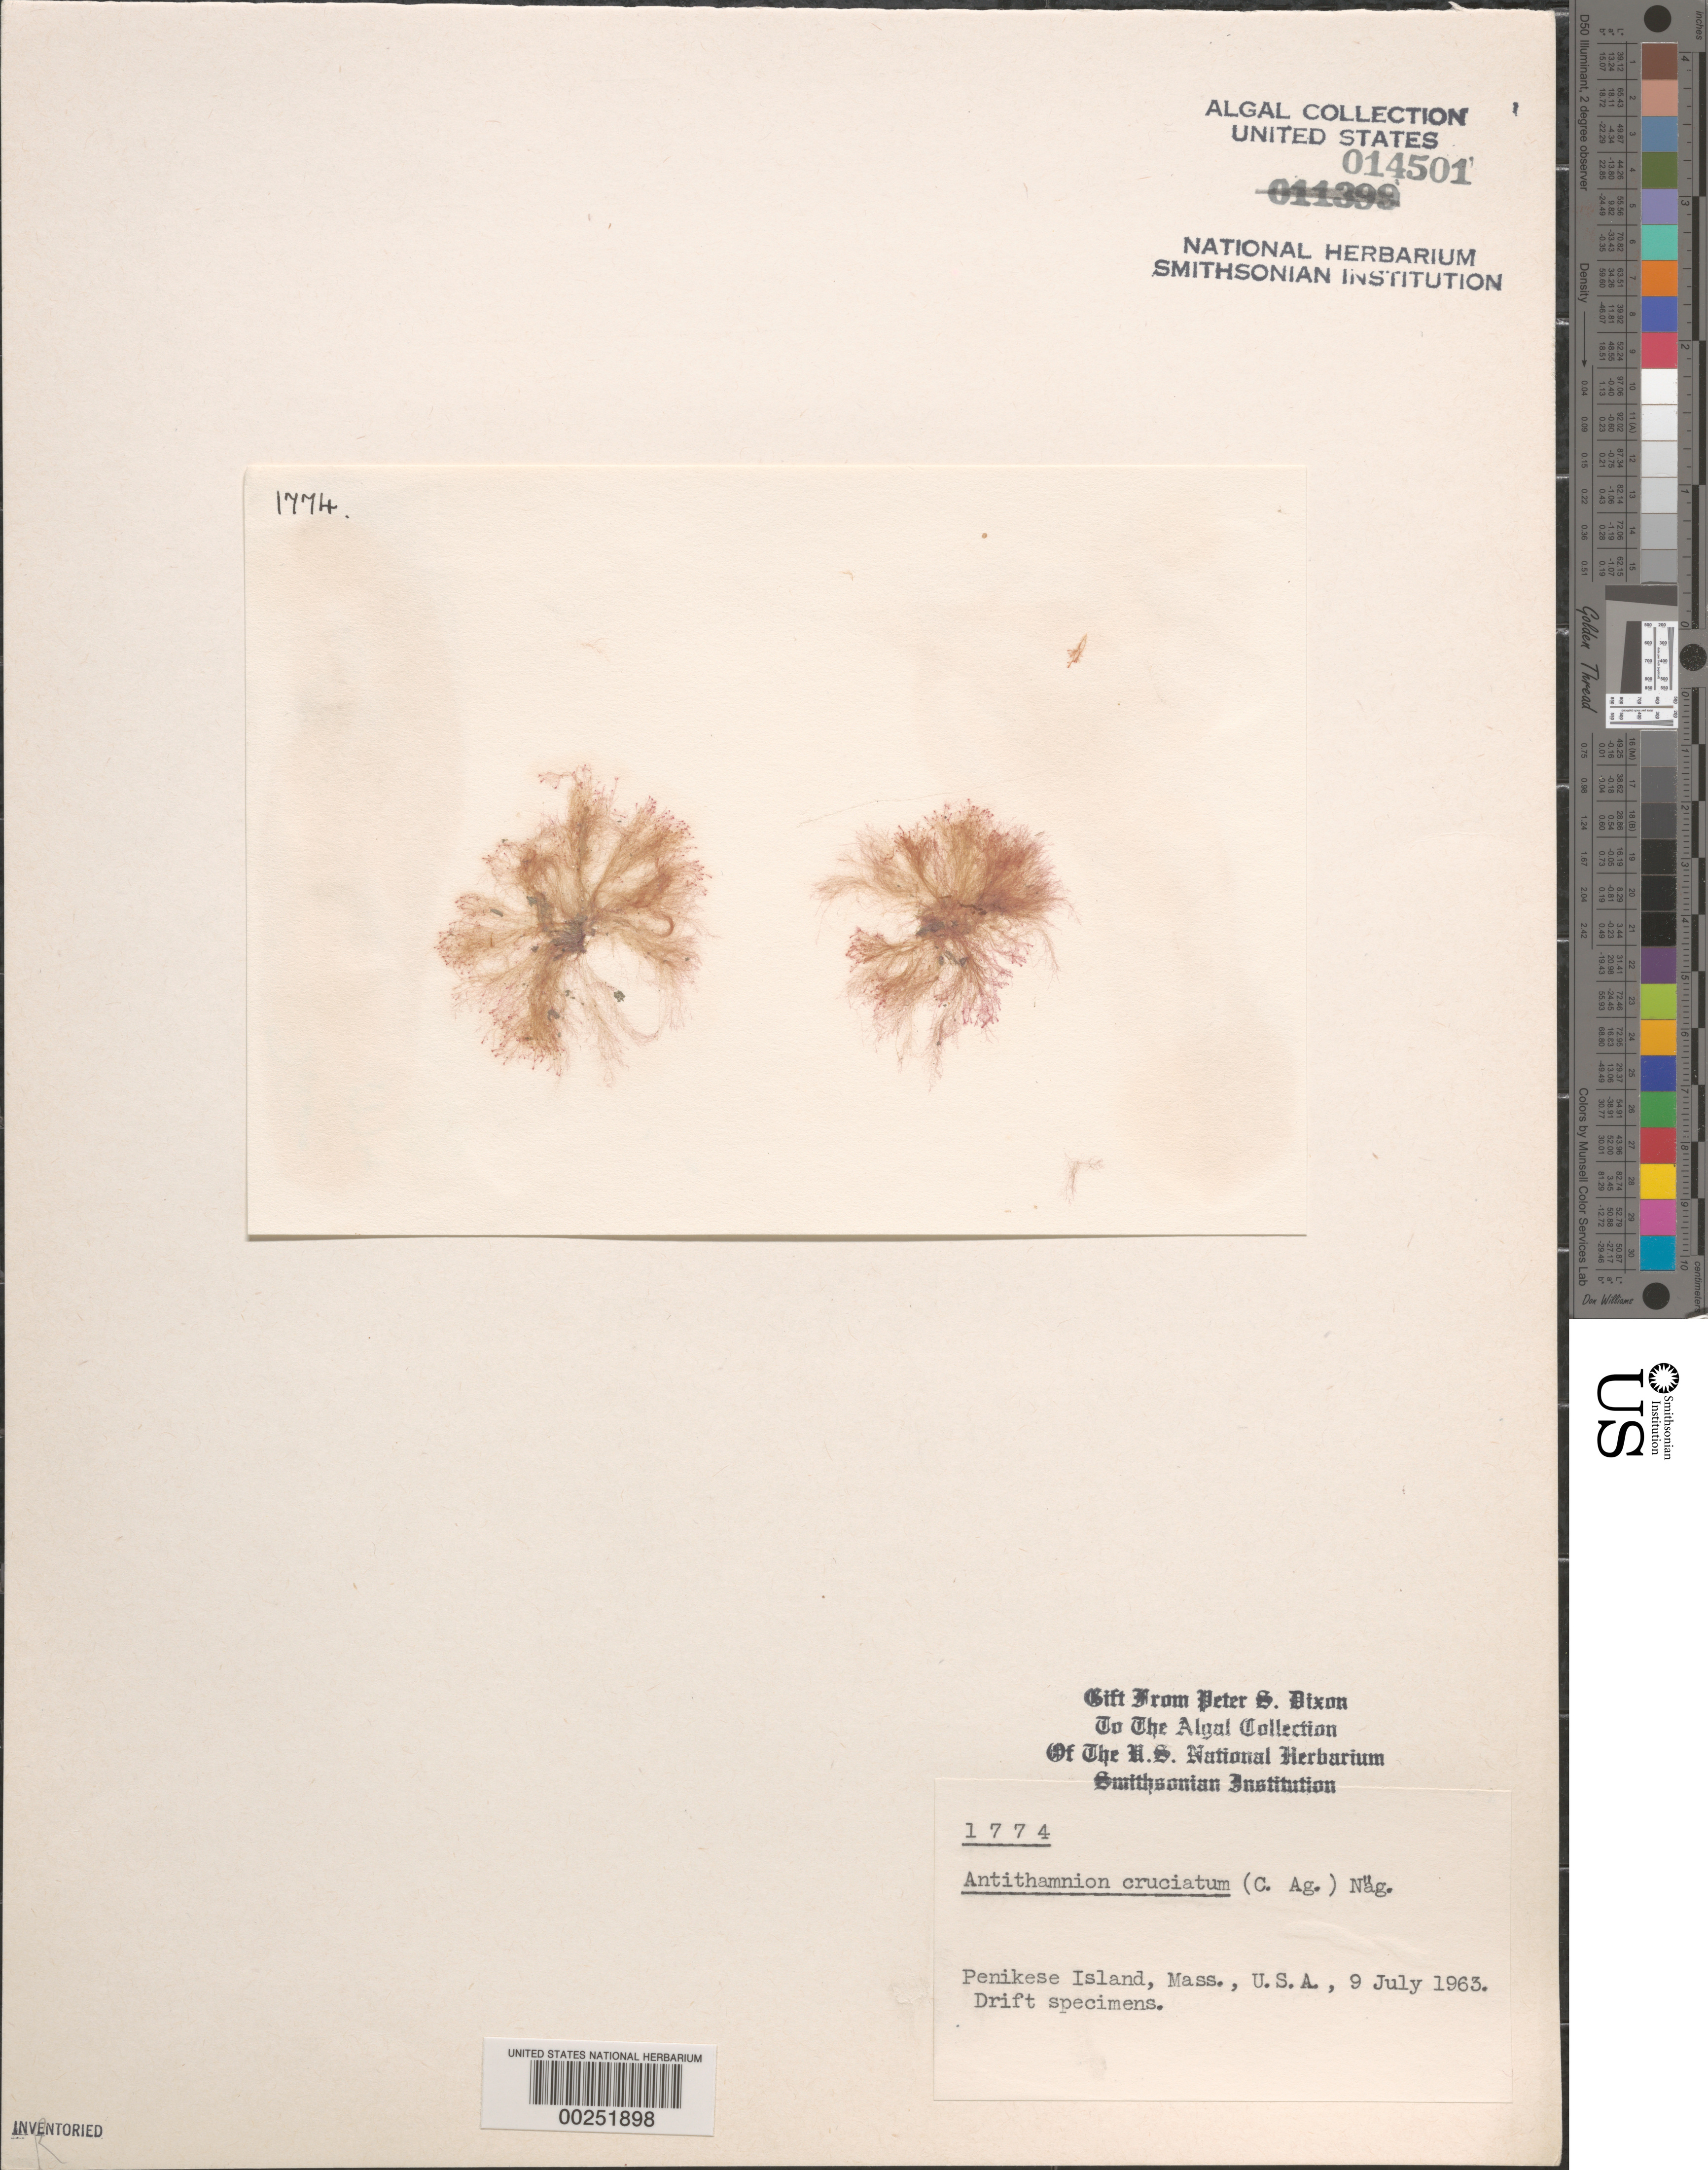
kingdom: Plantae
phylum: Rhodophyta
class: Florideophyceae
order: Ceramiales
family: Ceramiaceae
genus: Antithamnion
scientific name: Antithamnion cruciatum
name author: (C. Agardh) Näg.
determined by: Dixon, P. S.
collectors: P. S. Dixon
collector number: PSD 1774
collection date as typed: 09 Jul 1963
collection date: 1963-07-09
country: United States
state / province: Massachusetts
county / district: Dukes County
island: Penikese Island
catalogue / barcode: US 14501